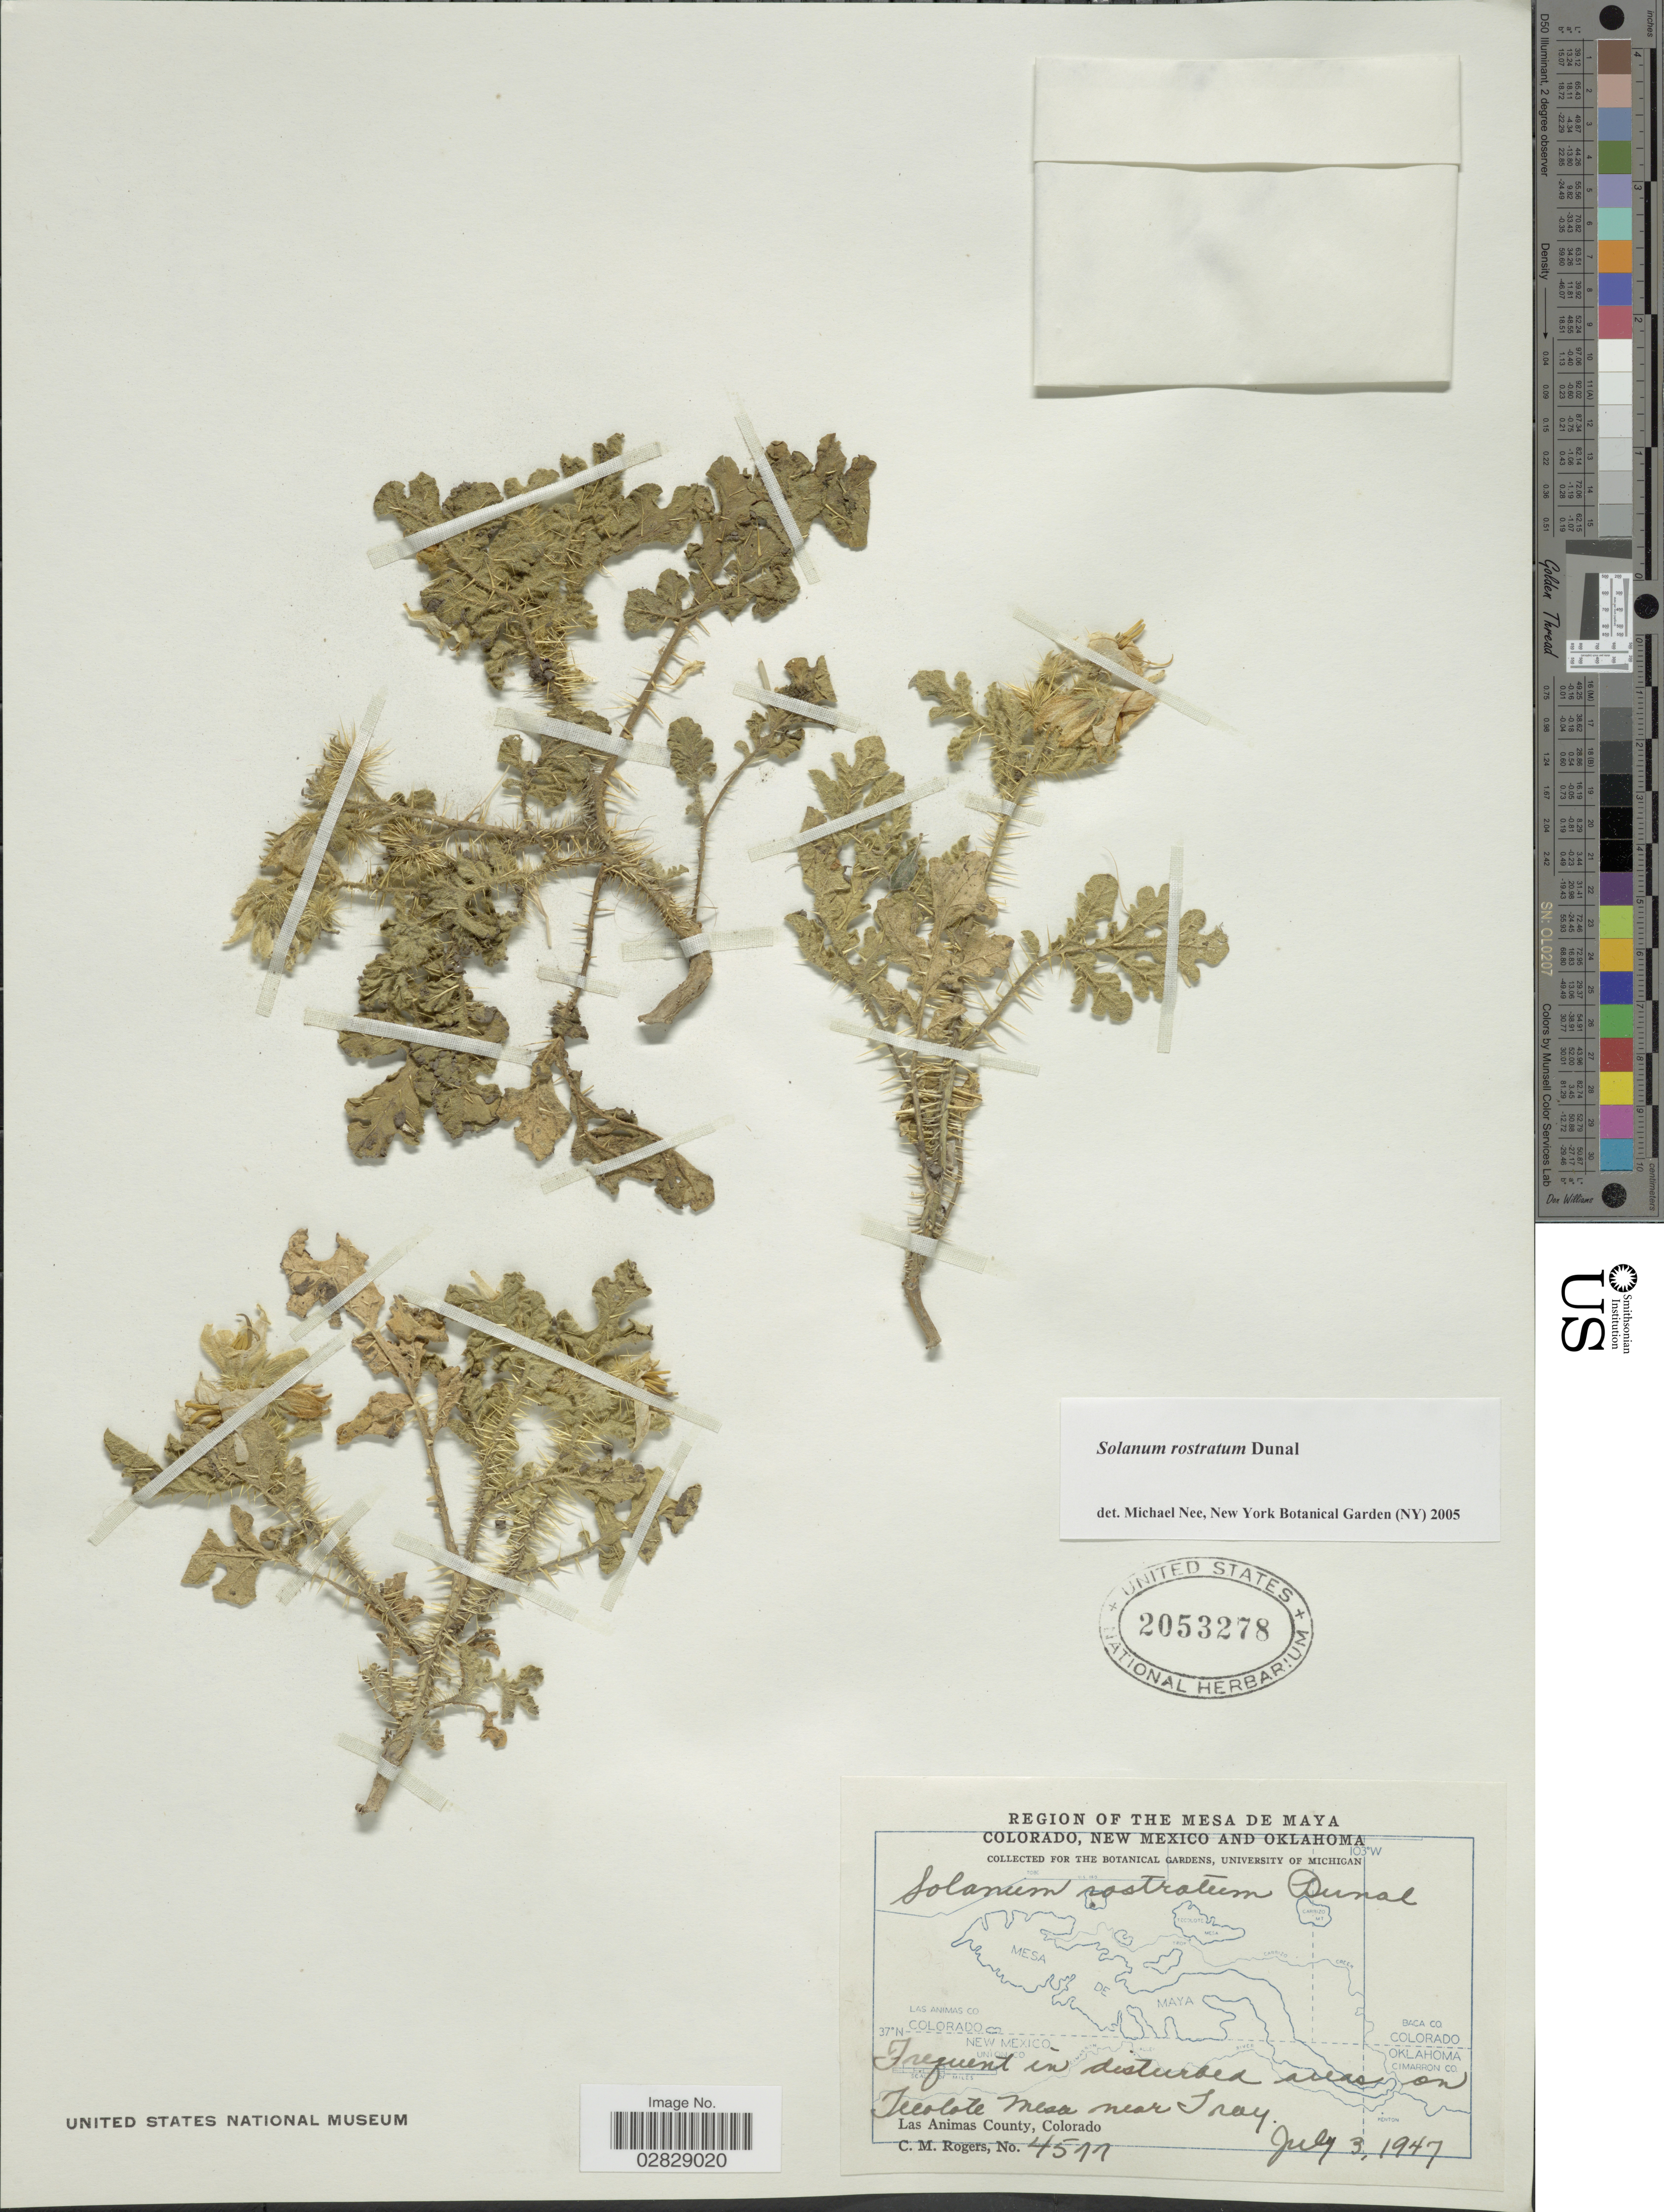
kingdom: Plantae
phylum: Tracheophyta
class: Magnoliopsida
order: Solanales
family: Solanaceae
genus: Solanum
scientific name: Solanum rostratum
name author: Dunal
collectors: C. M. Rogers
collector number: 4511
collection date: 1947-07-03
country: United States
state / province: Colorado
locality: Region of the Mesa de Maya. Frequent in disturbed areas on Tecolote Mesa near Tray. Las Animas County.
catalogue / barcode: US 2053278